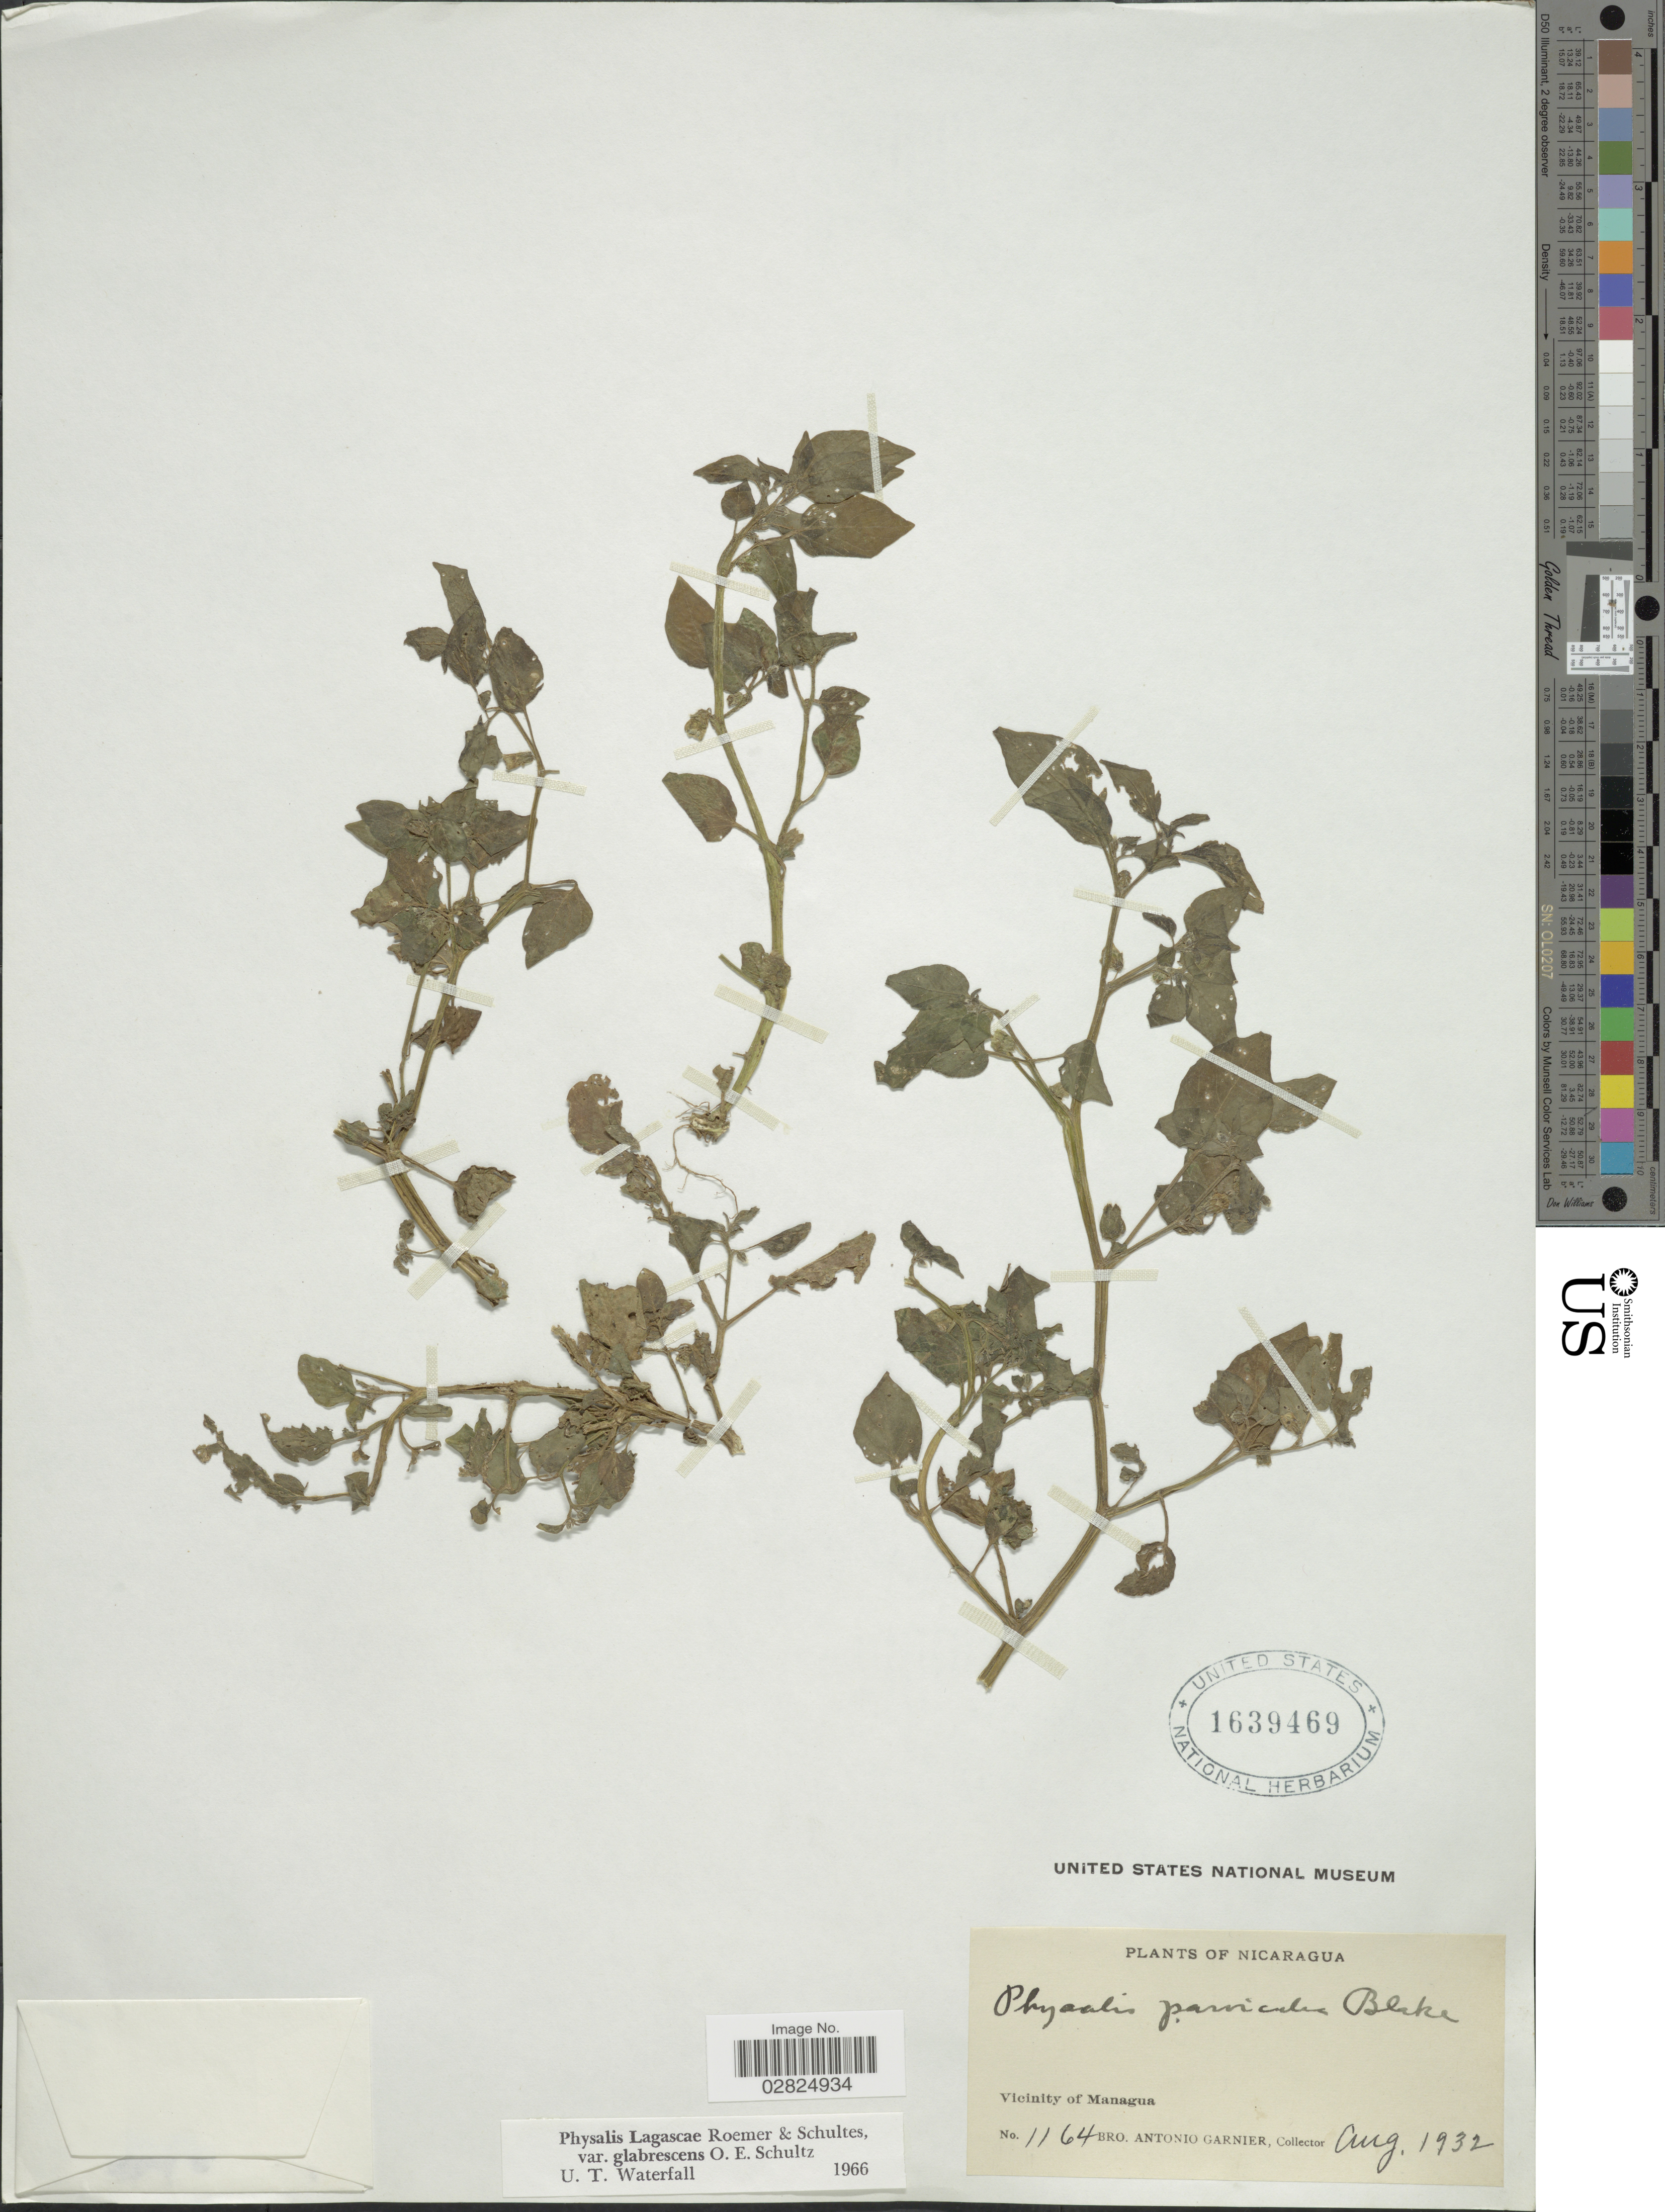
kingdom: Plantae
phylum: Tracheophyta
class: Magnoliopsida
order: Solanales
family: Solanaceae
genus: Physalis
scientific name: Physalis lagascae var. glabrescens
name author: O.E. Schulz in Urb.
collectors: Bro. A. Garnier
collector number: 1164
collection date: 1932-08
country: Nicaragua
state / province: Managua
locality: Vicinity of Managua.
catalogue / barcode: US 1639469